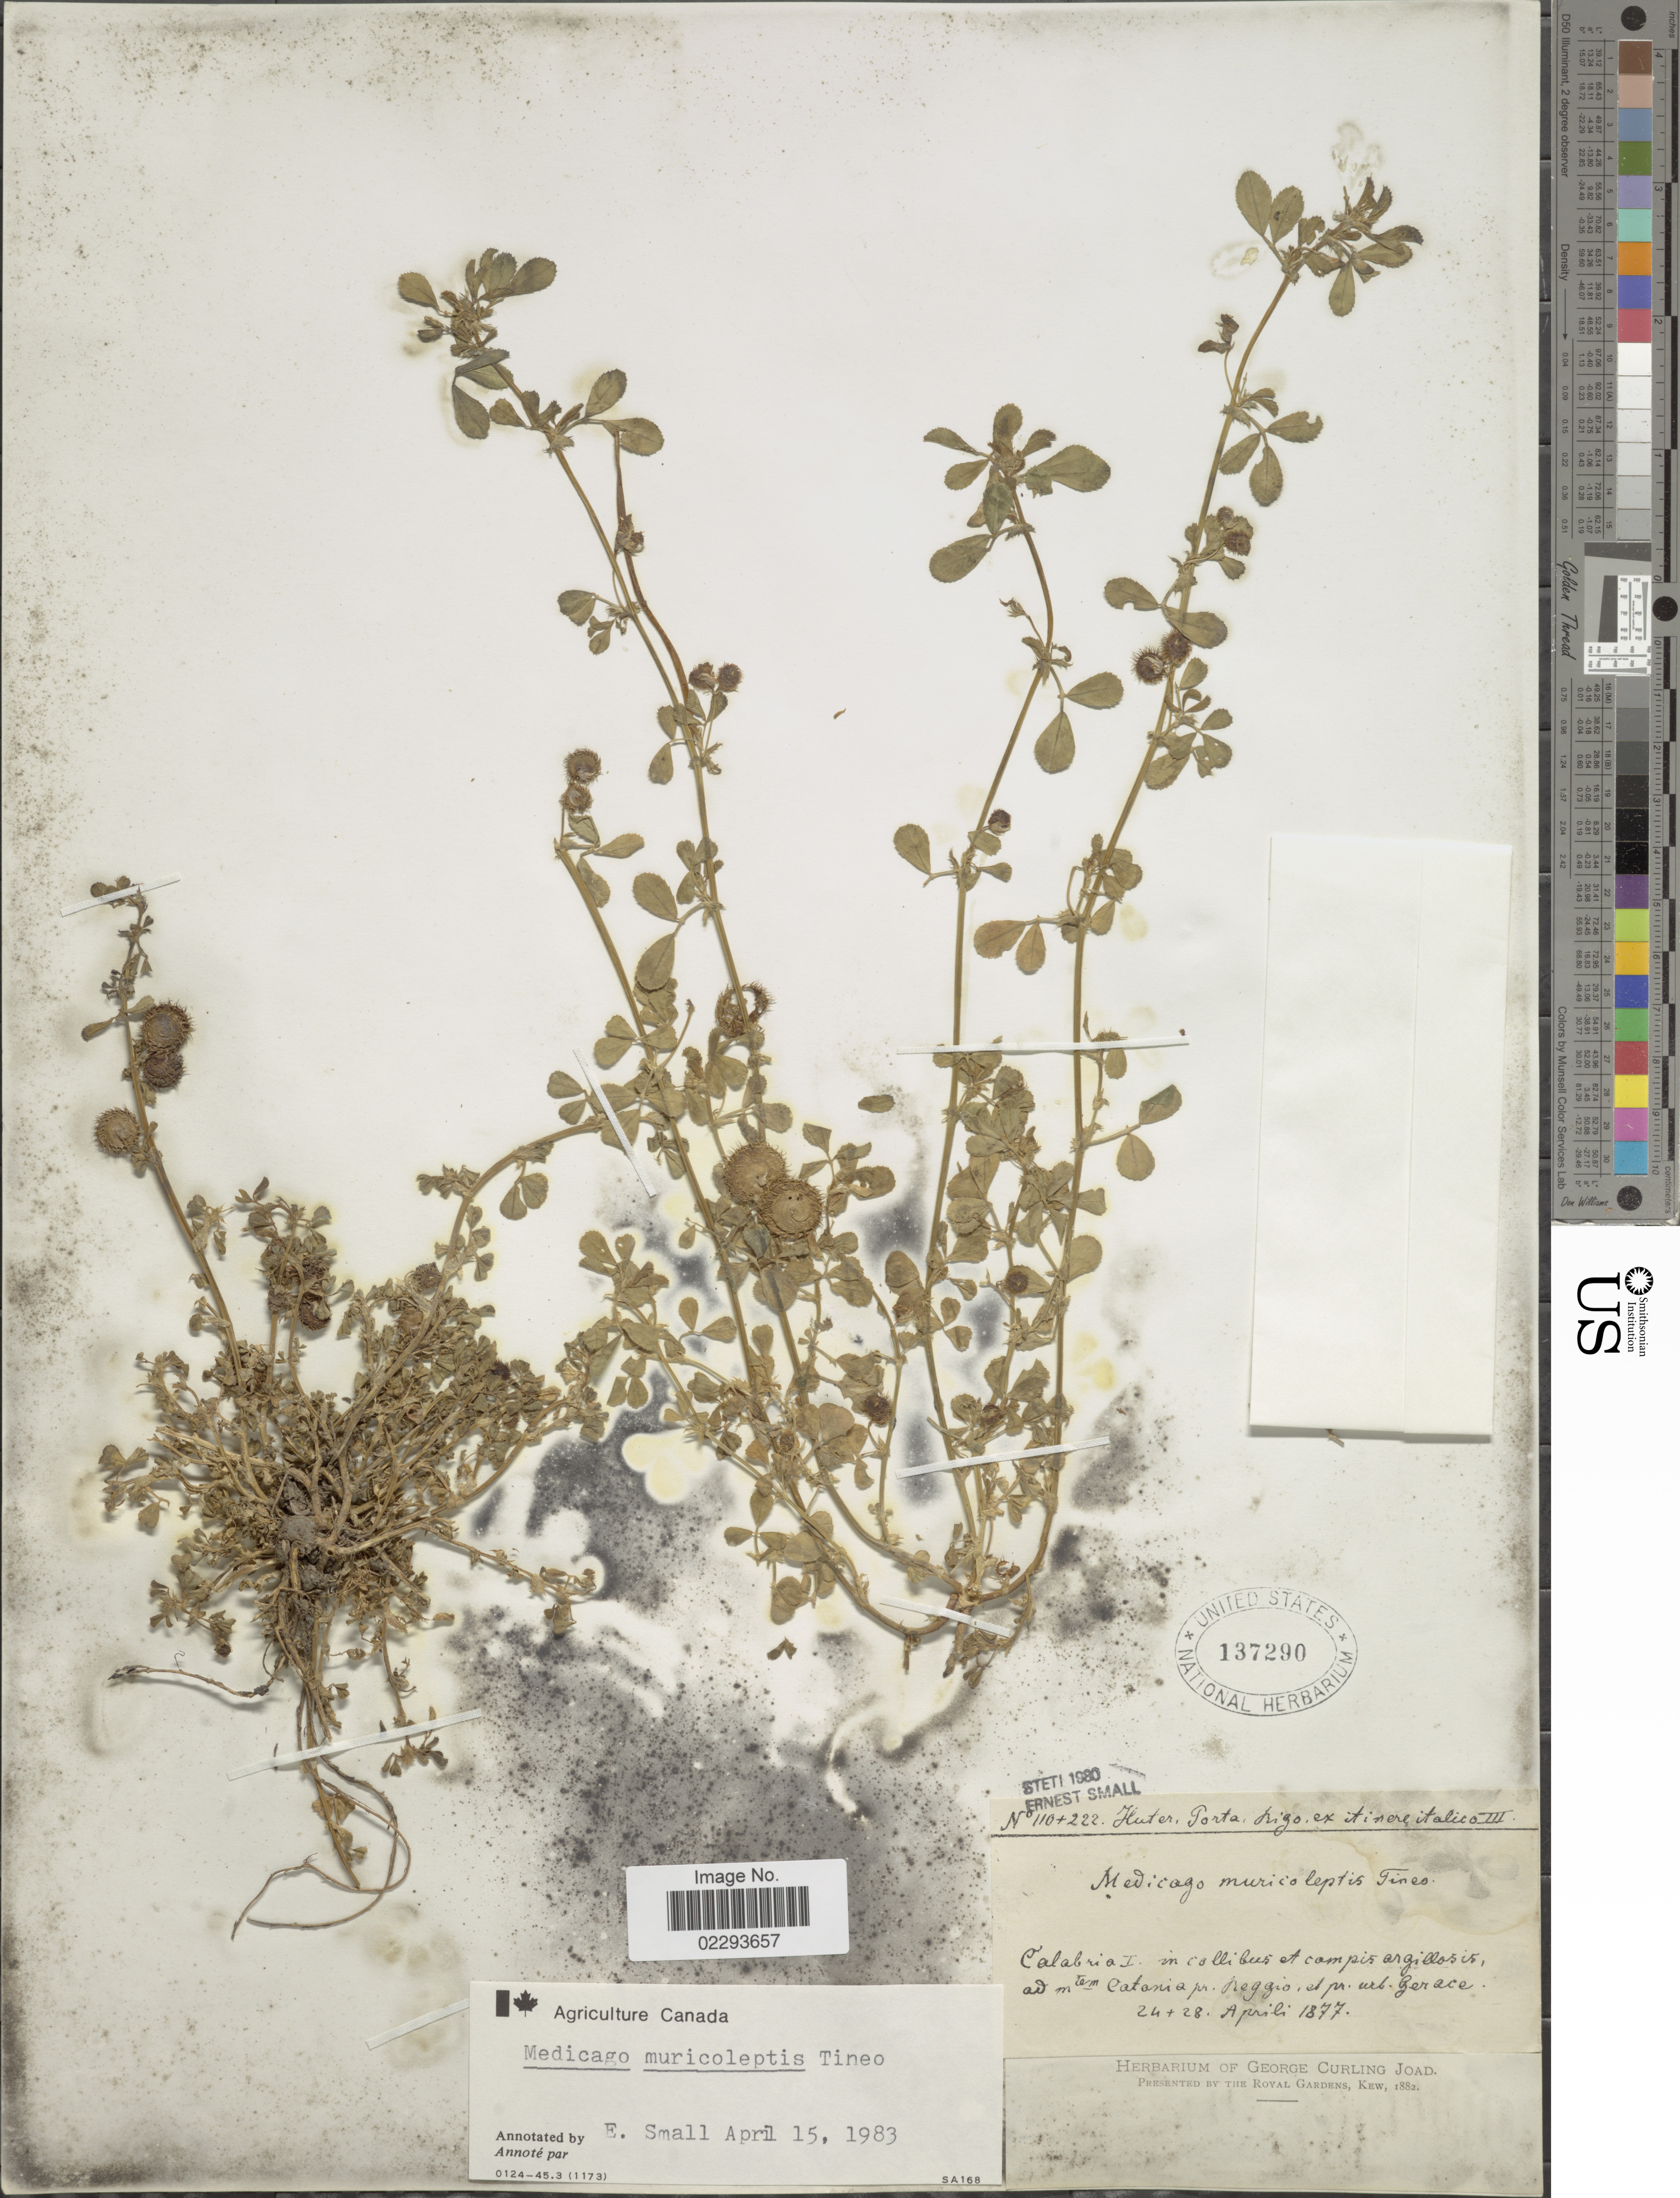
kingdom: Plantae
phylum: Tracheophyta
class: Magnoliopsida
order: Fabales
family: Fabaceae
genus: Medicago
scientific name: Medicago muricoleptis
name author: Tineo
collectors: -. Huter, P. Porta & Rigo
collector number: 110/222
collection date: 1877-04-24/1877-04-28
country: Italy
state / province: Calabria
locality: Calabria in collibus et campus Argillosis ad Mtem Catania pr. reggo, et. pr. urb. Gerace.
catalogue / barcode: US 137290